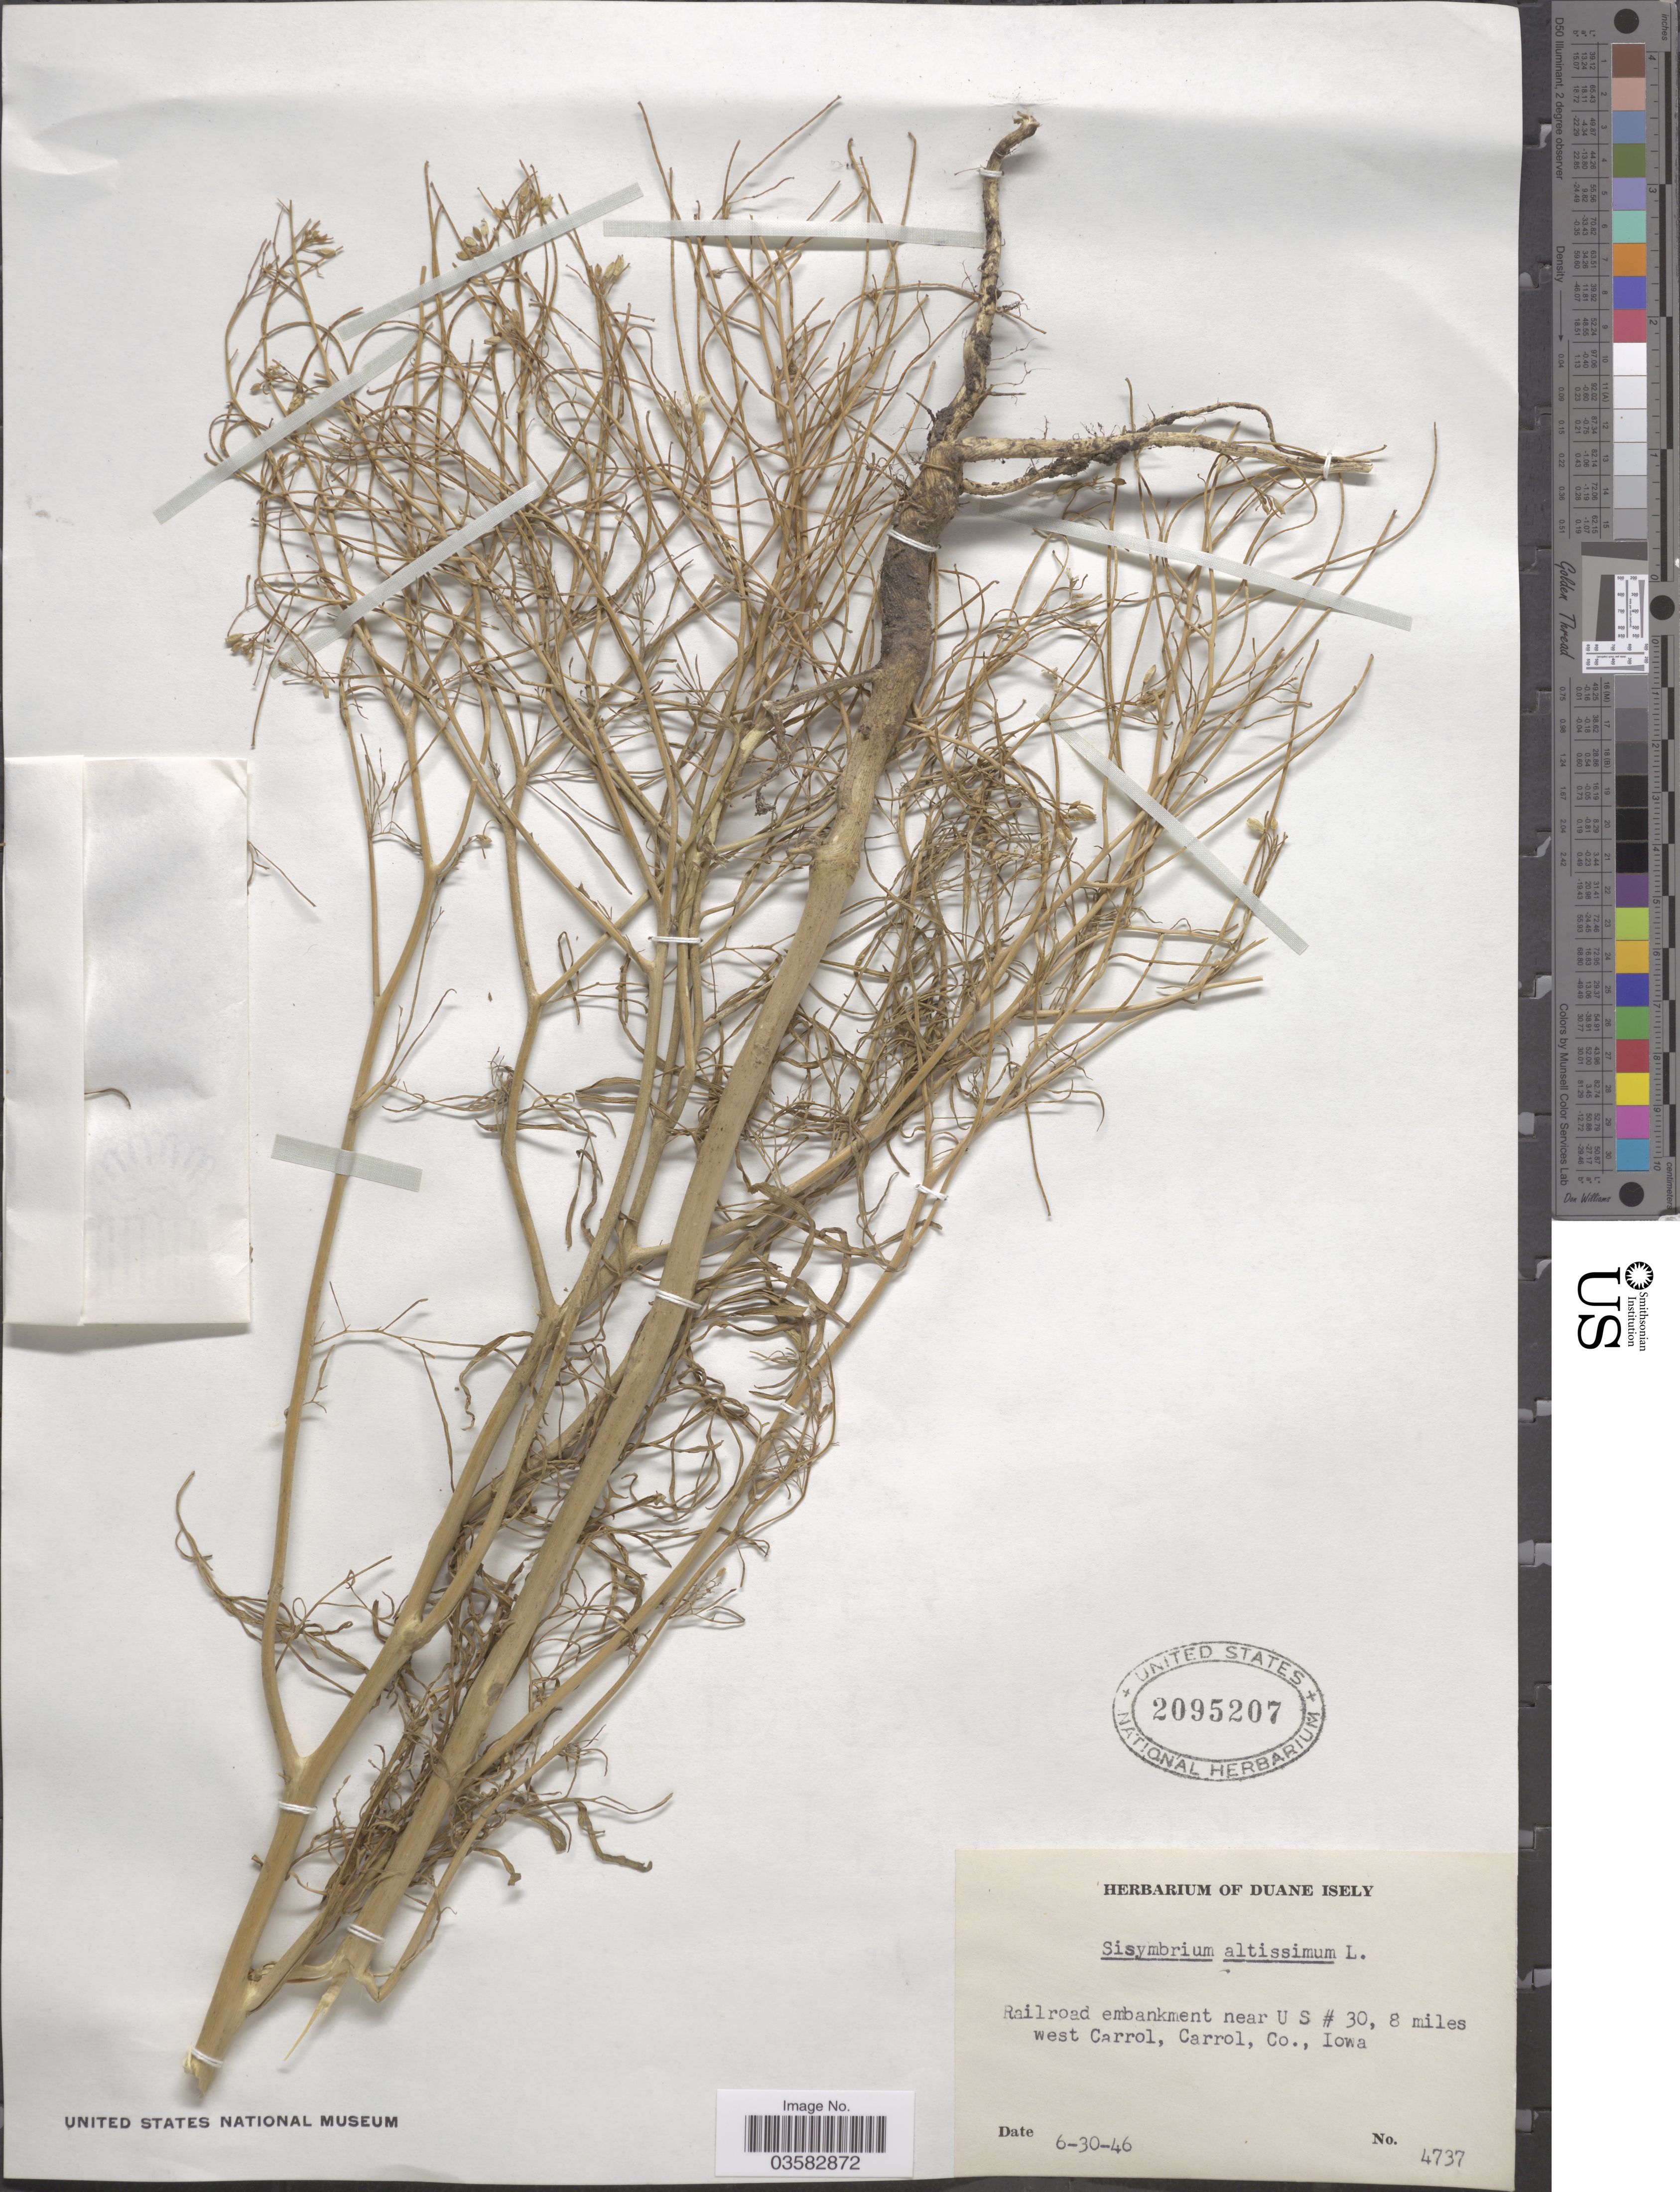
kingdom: Plantae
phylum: Tracheophyta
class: Magnoliopsida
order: Brassicales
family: Brassicaceae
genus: Sisymbrium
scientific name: Sisymbrium altissimum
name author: L.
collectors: ex. herb. Duane Isely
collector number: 4737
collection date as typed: Transcribed d/m/y: 30/6/46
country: United States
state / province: Iowa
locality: Railroad embankment near U S #30, 8 miles west Carrol, Carrol Co.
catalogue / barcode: US 2095207